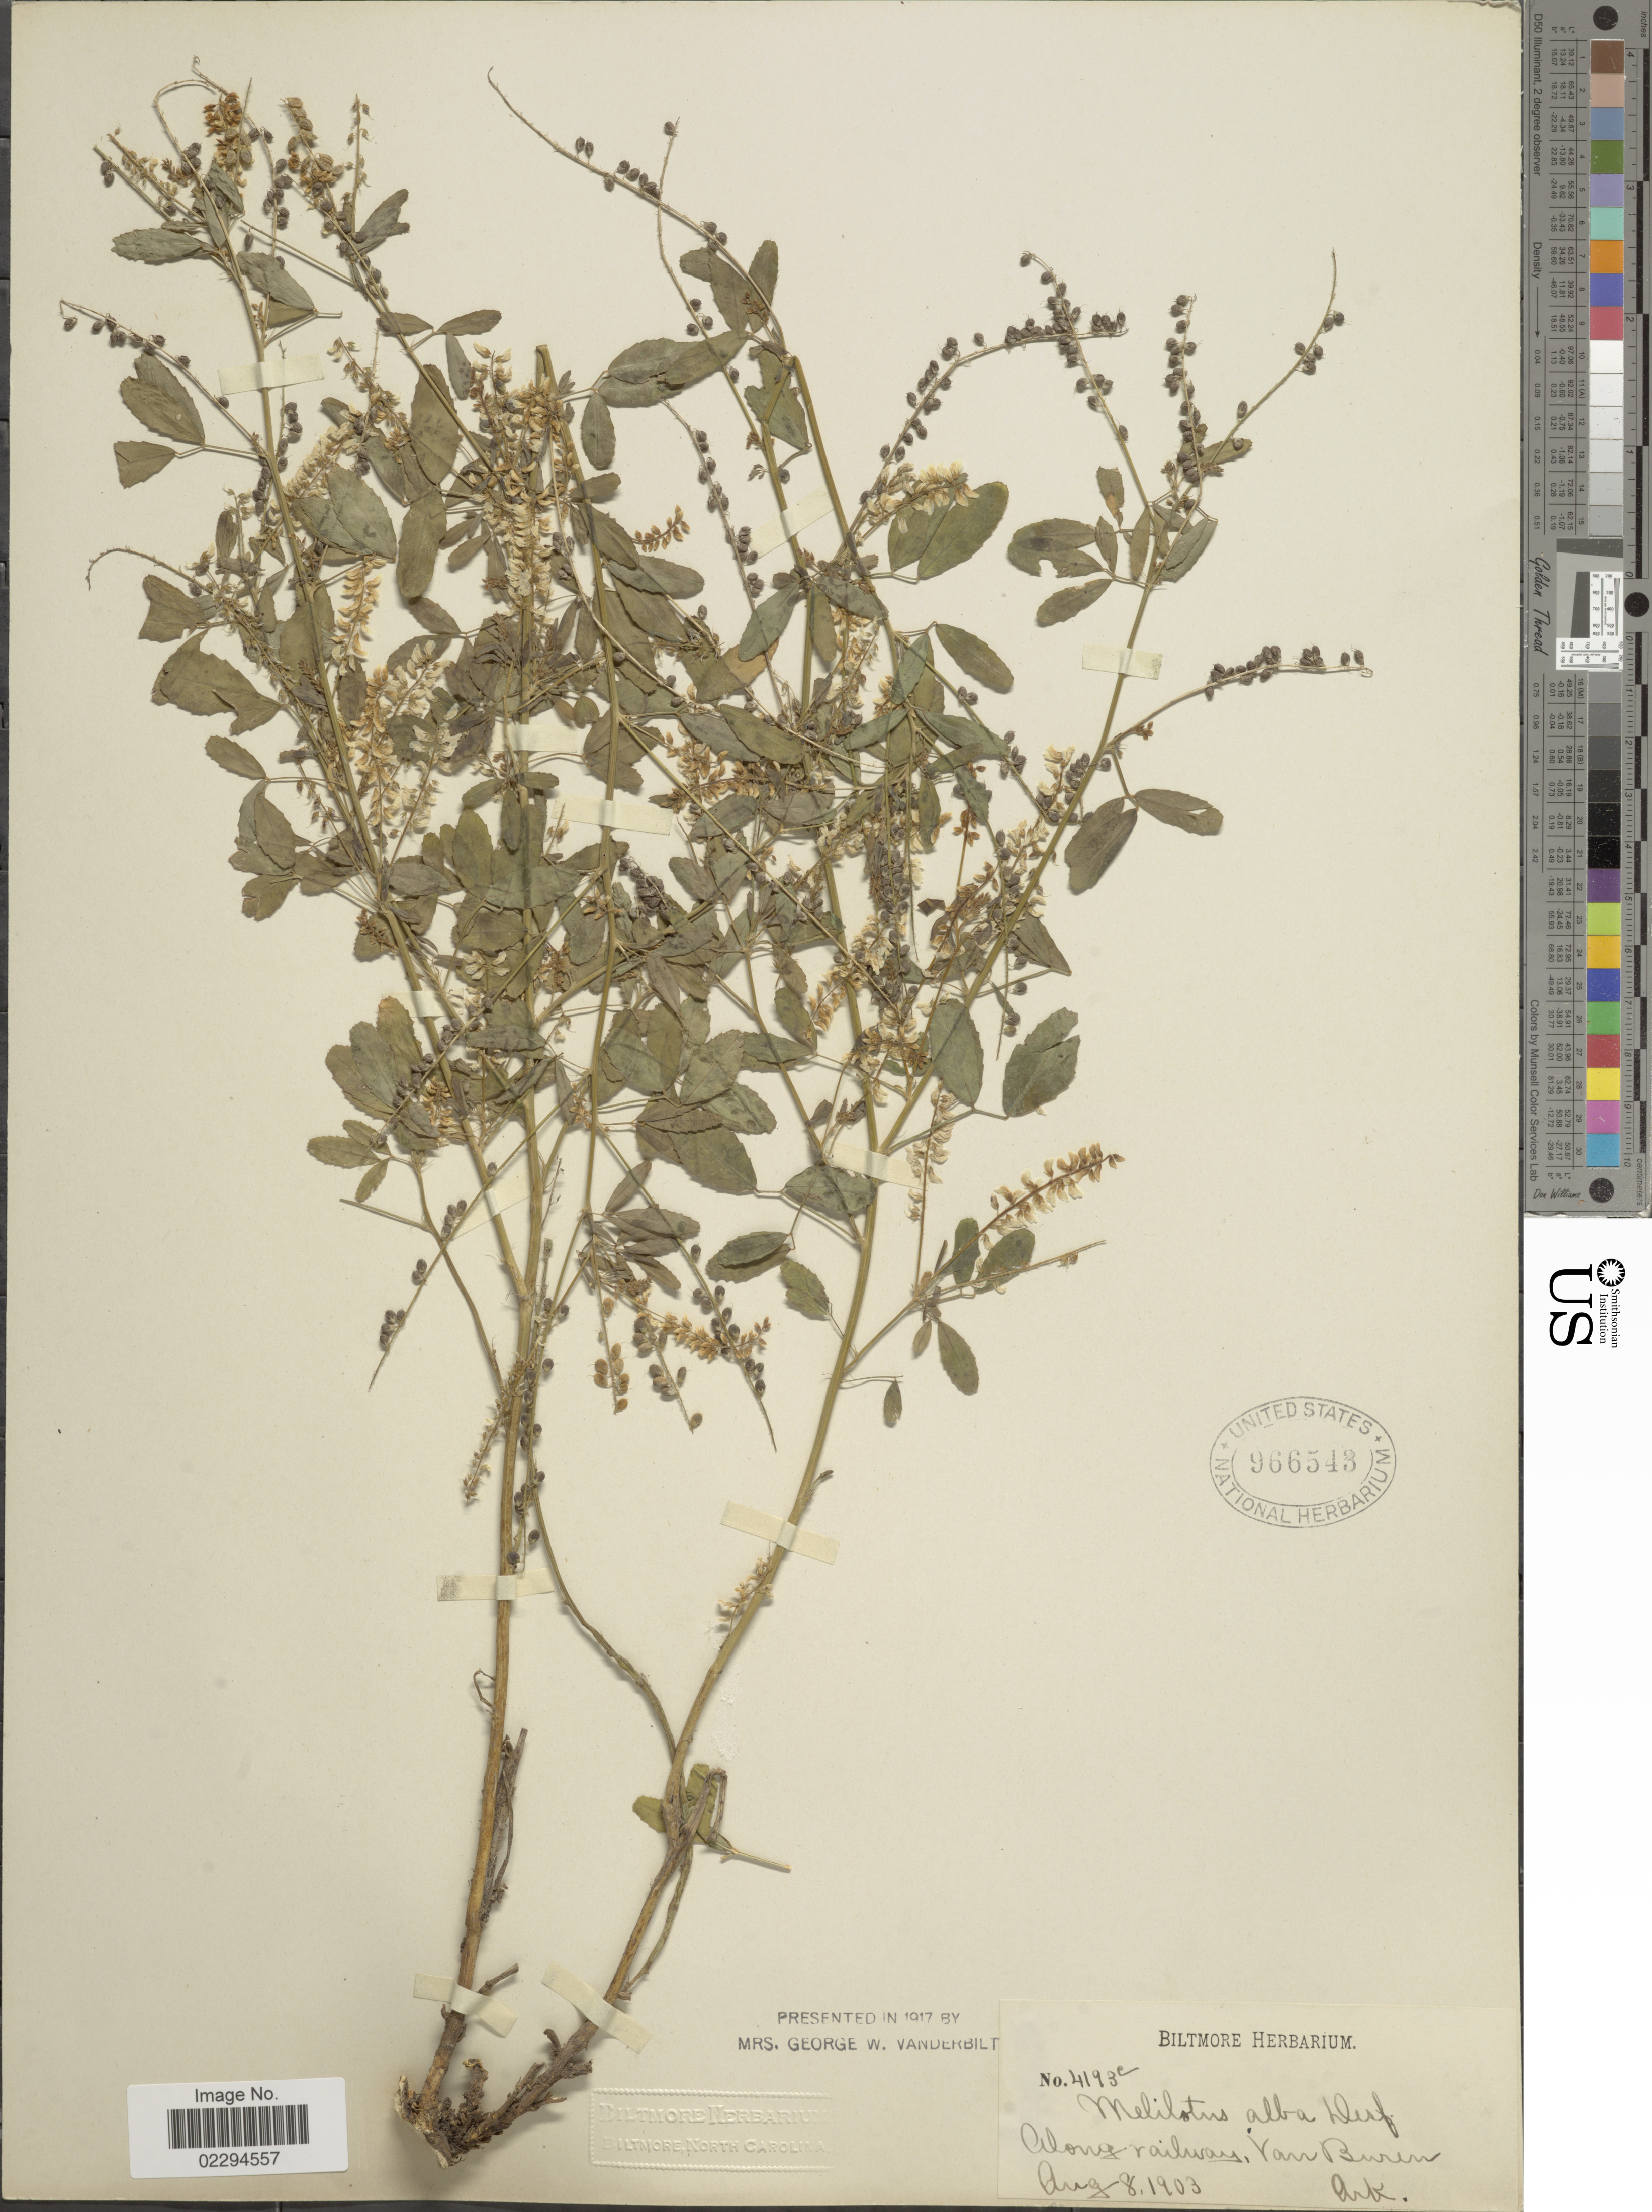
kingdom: Plantae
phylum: Tracheophyta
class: Magnoliopsida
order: Fabales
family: Fabaceae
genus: Melilotus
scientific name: Melilotus albus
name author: Medik.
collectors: ex herb. Biltmore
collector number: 4193c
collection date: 1903-08-08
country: United States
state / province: Arkansas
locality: Along railway, Van Buren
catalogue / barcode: US 966543